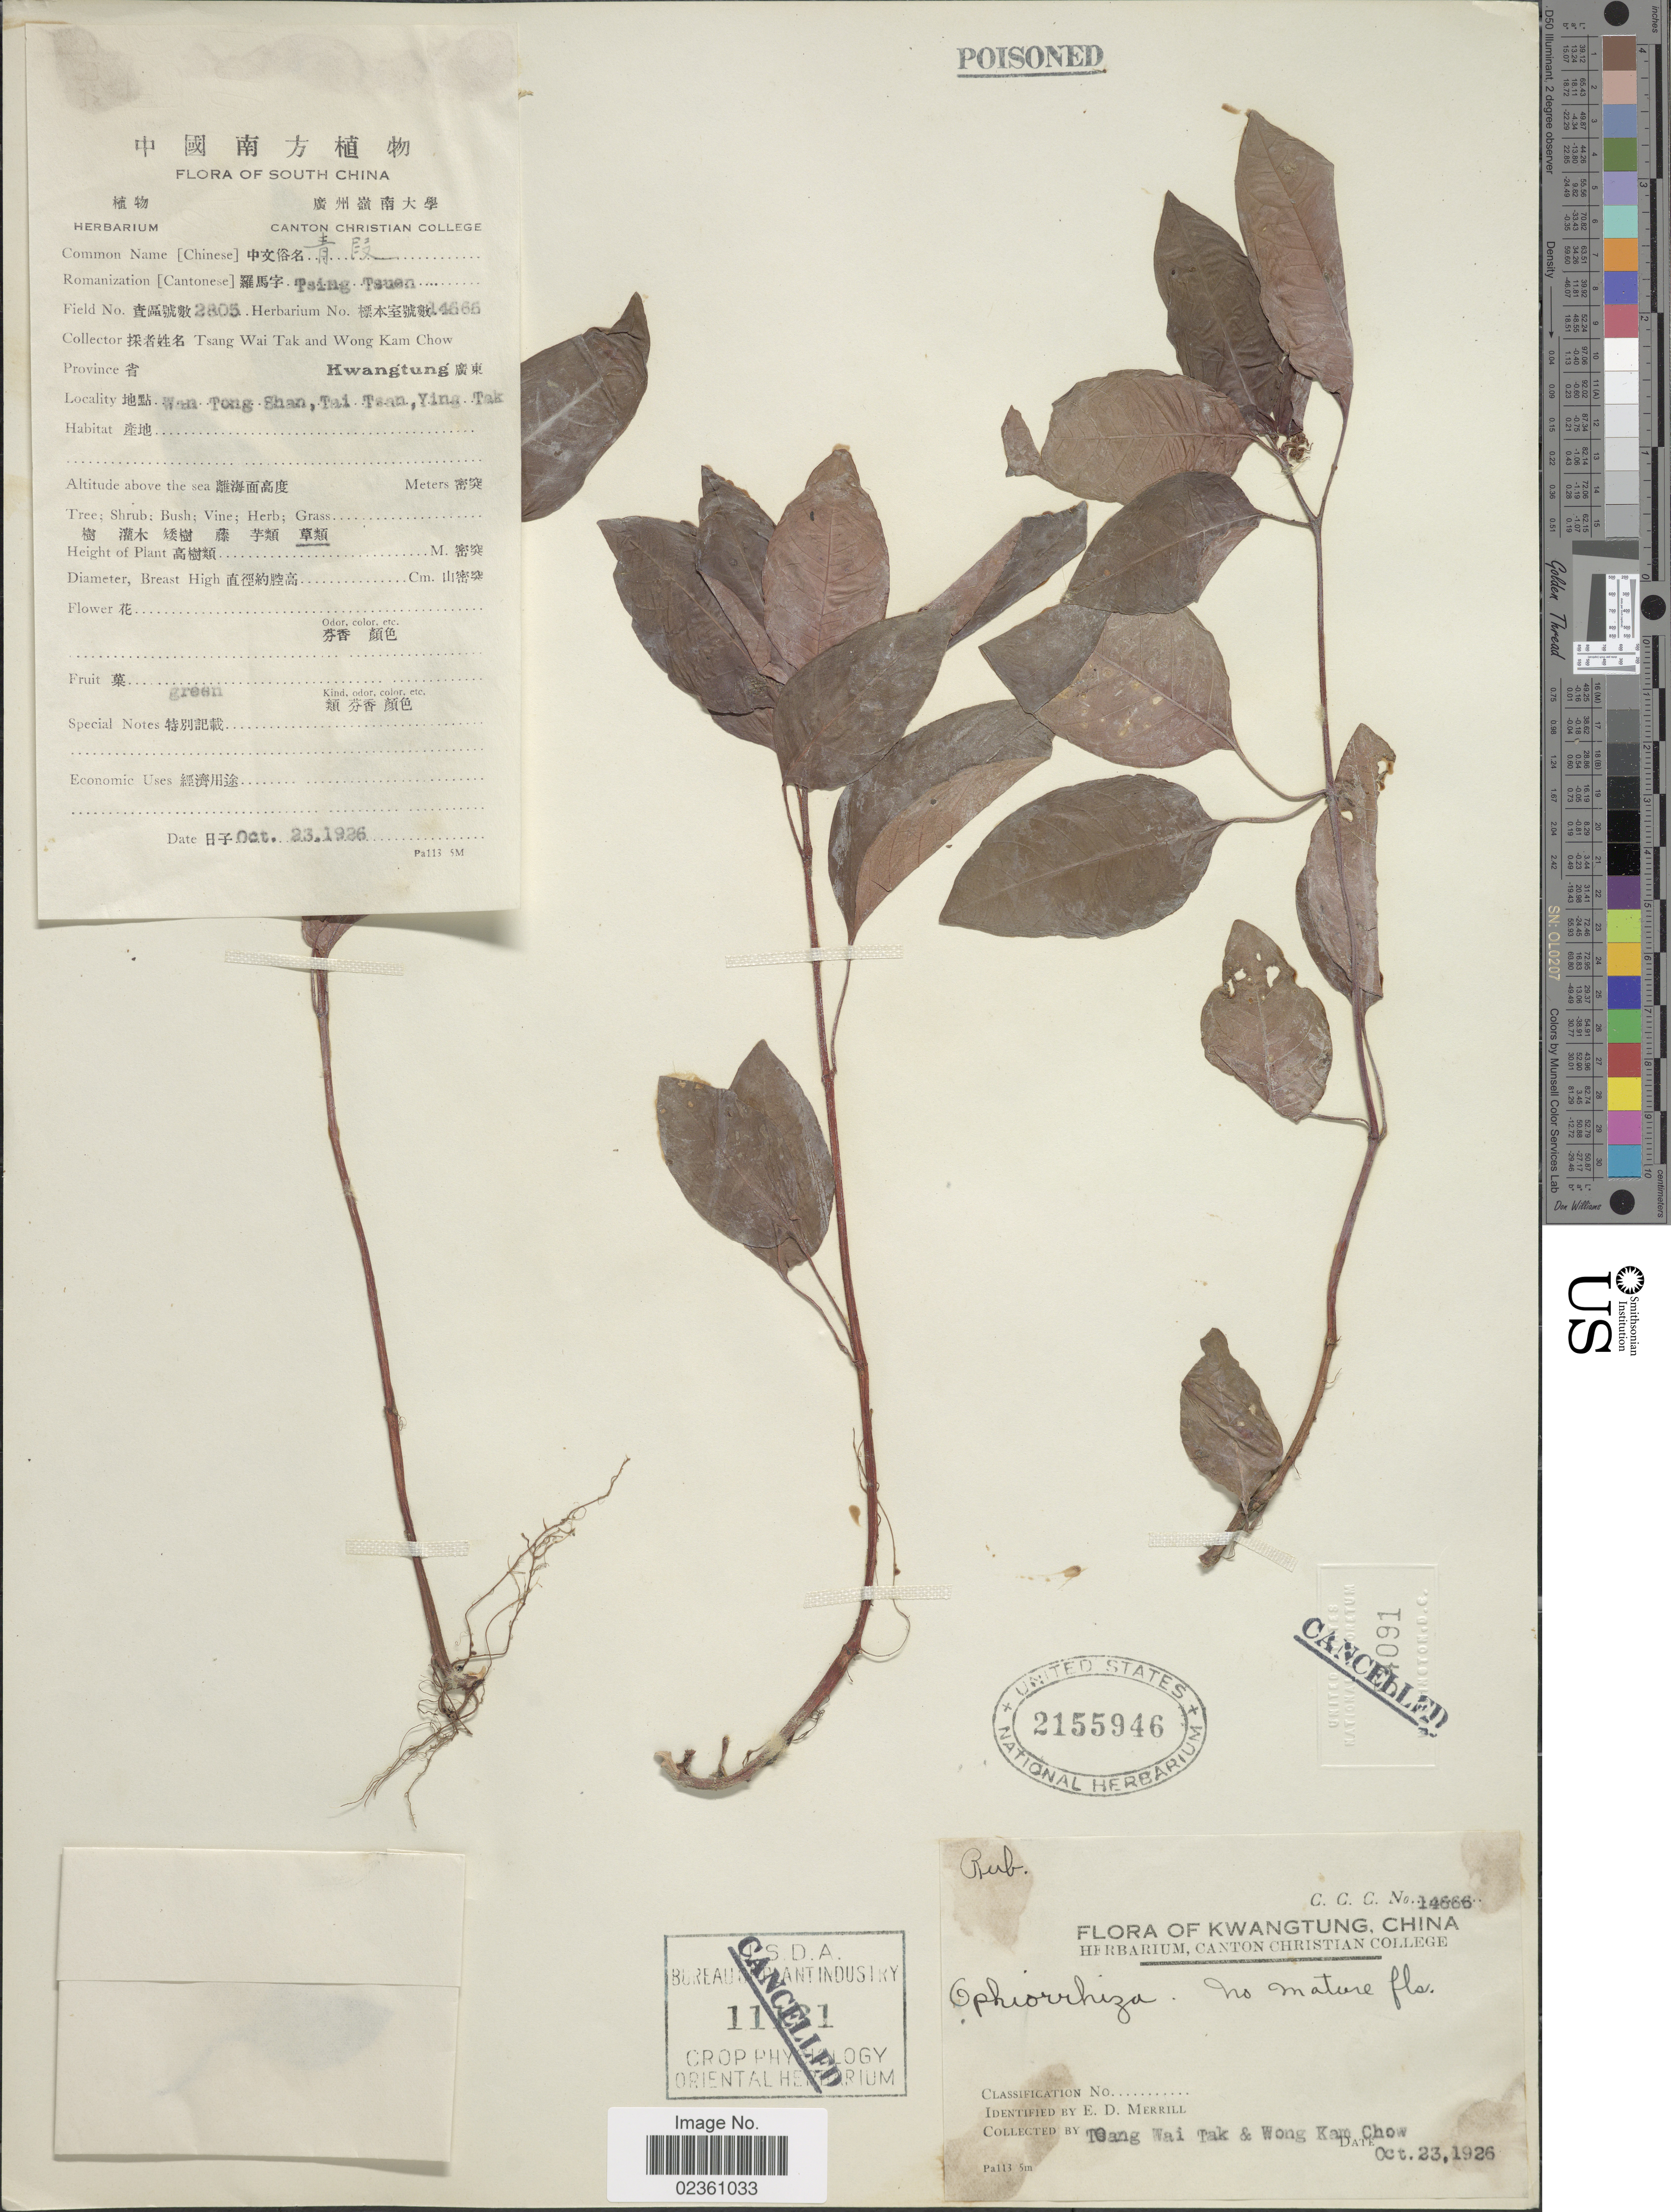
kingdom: Plantae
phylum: Tracheophyta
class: Magnoliopsida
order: Gentianales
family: Rubiaceae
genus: Ophiorrhiza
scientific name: Ophiorrhiza sp.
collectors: W. T. Tsang & K. C. Wong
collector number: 2805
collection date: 1926-10-23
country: China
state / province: Guangdong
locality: South China, Province Kwangtung, Wan Tong Shan, Tai Tsan, Ying Tak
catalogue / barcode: US 2155946